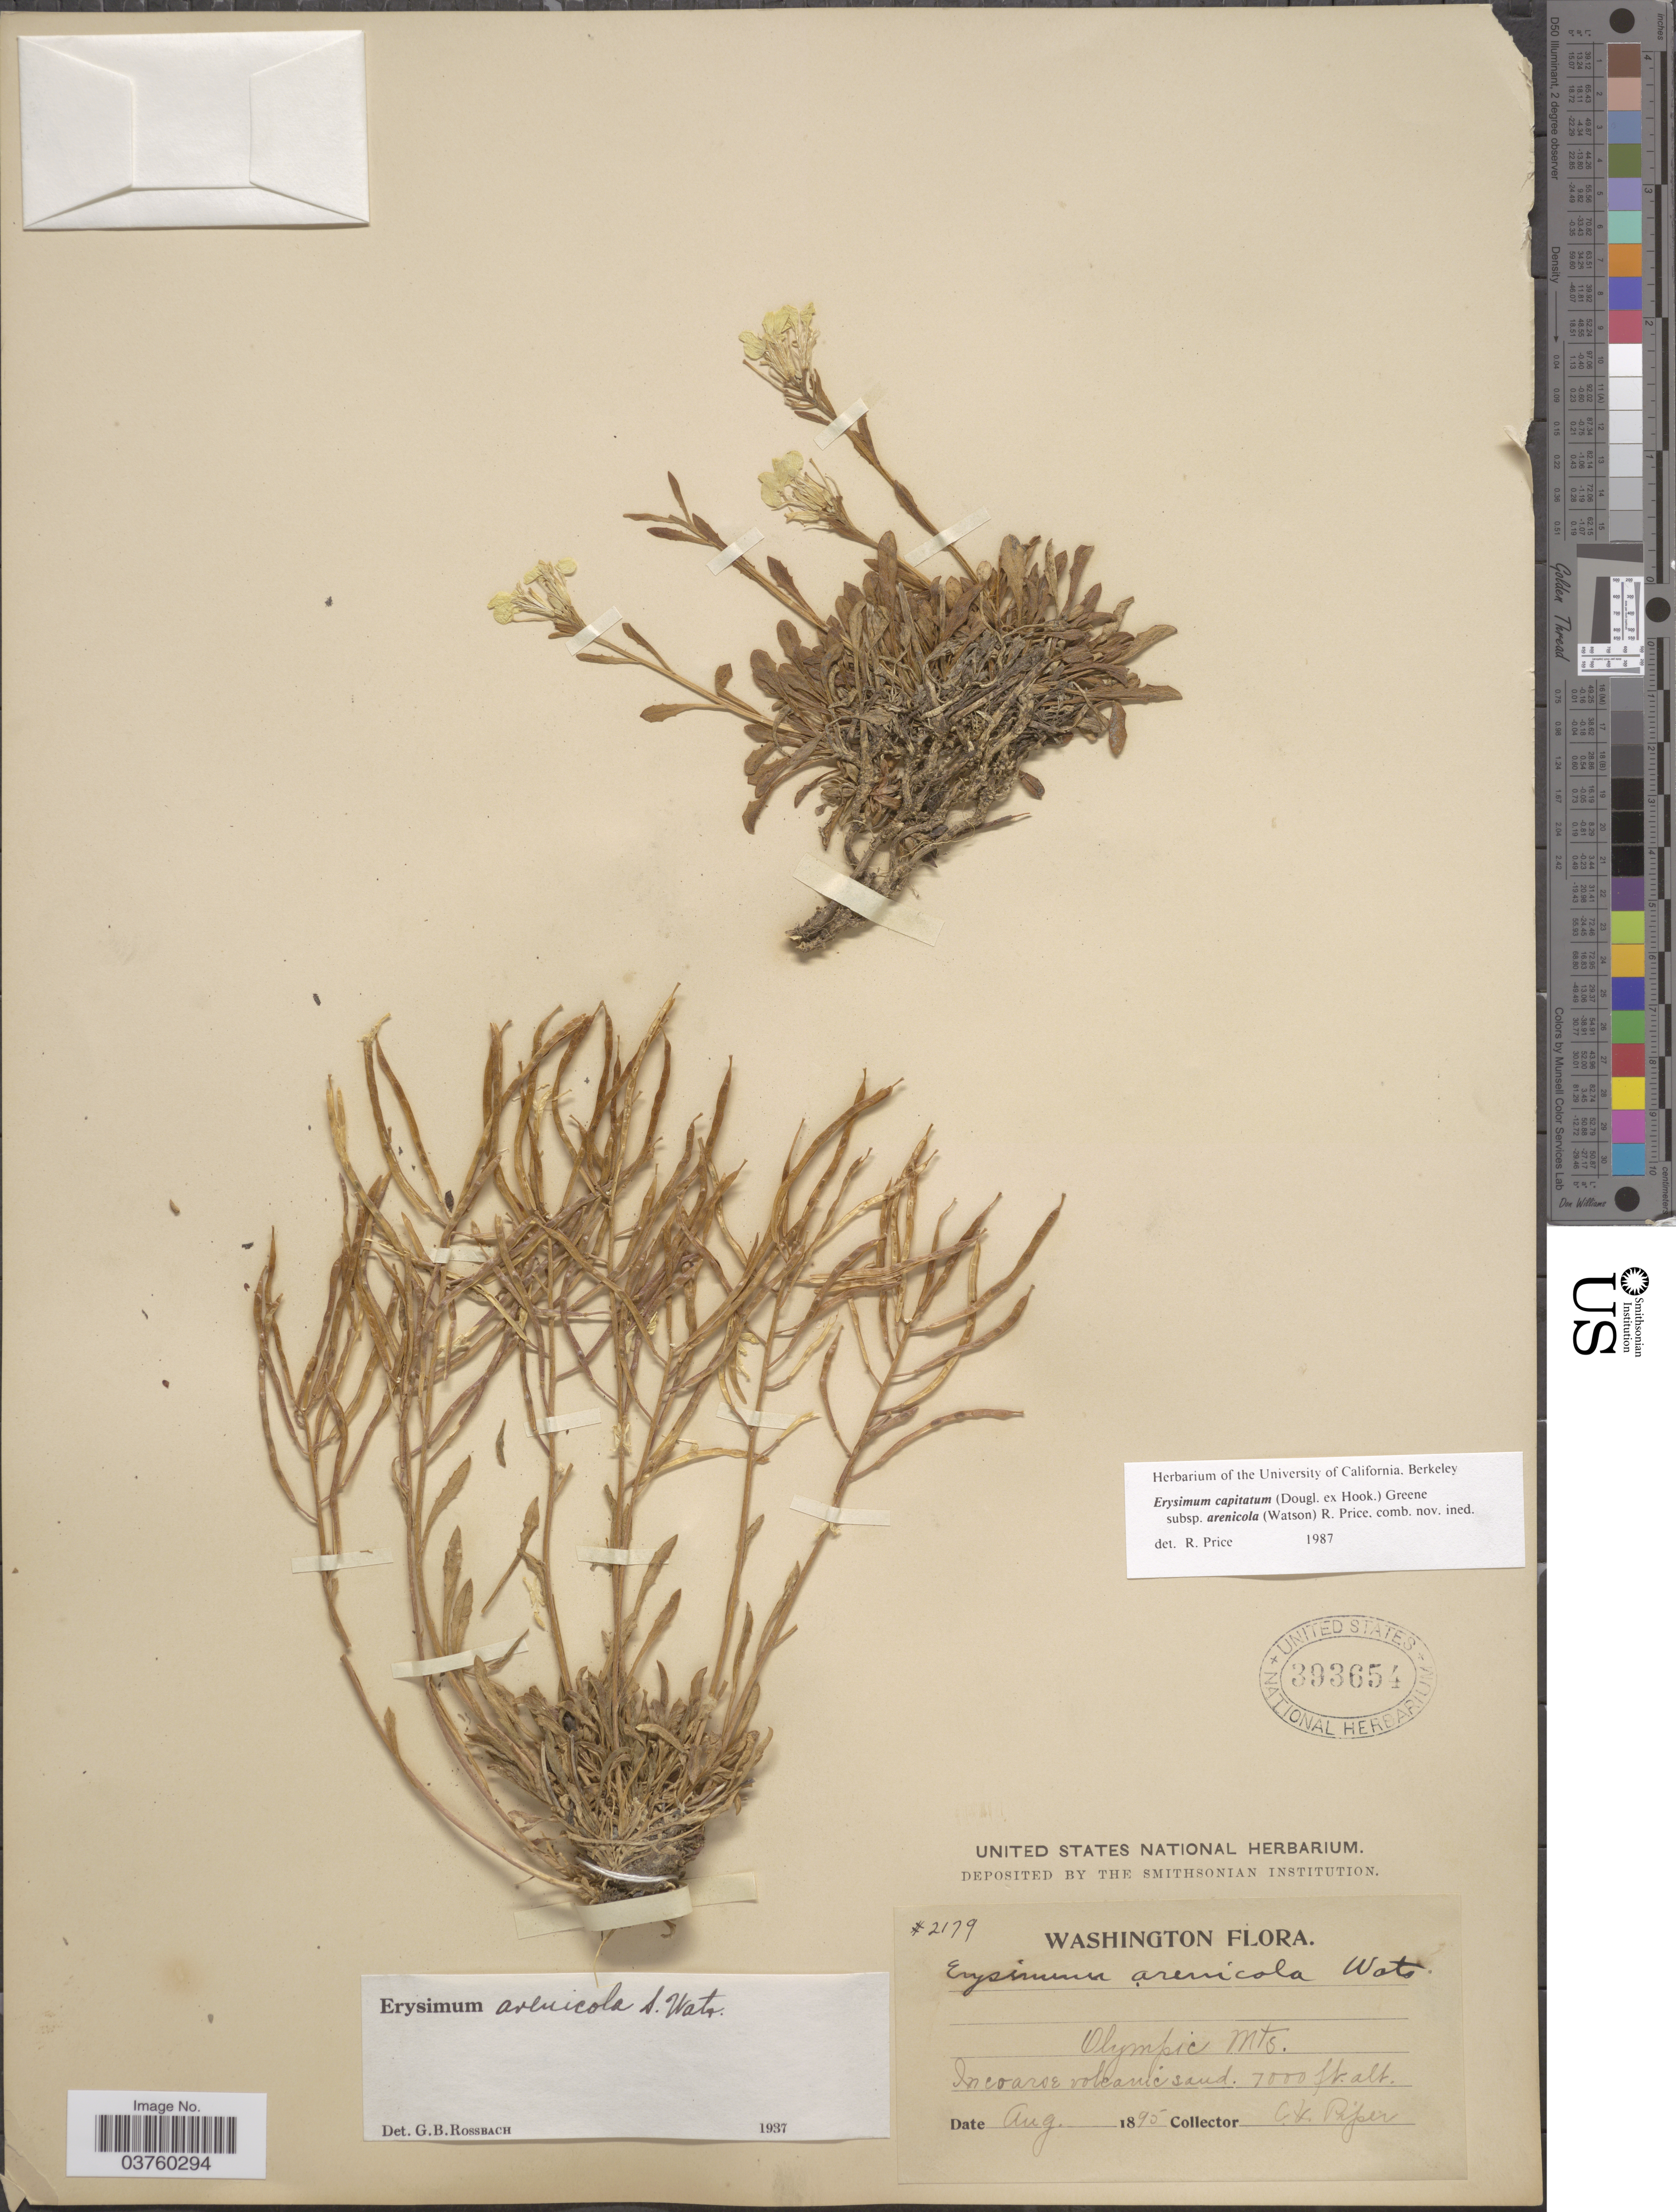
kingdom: Plantae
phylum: Tracheophyta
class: Magnoliopsida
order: Brassicales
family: Brassicaceae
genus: Erysimum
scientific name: Erysimum capitatum subsp. arenicola (S. Watson) R.A. Price, comb. nov. ined.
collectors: C. V. Piper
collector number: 2179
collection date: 1895-08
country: United States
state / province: Washington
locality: Olympic Mts.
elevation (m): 2134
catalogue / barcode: US 393654